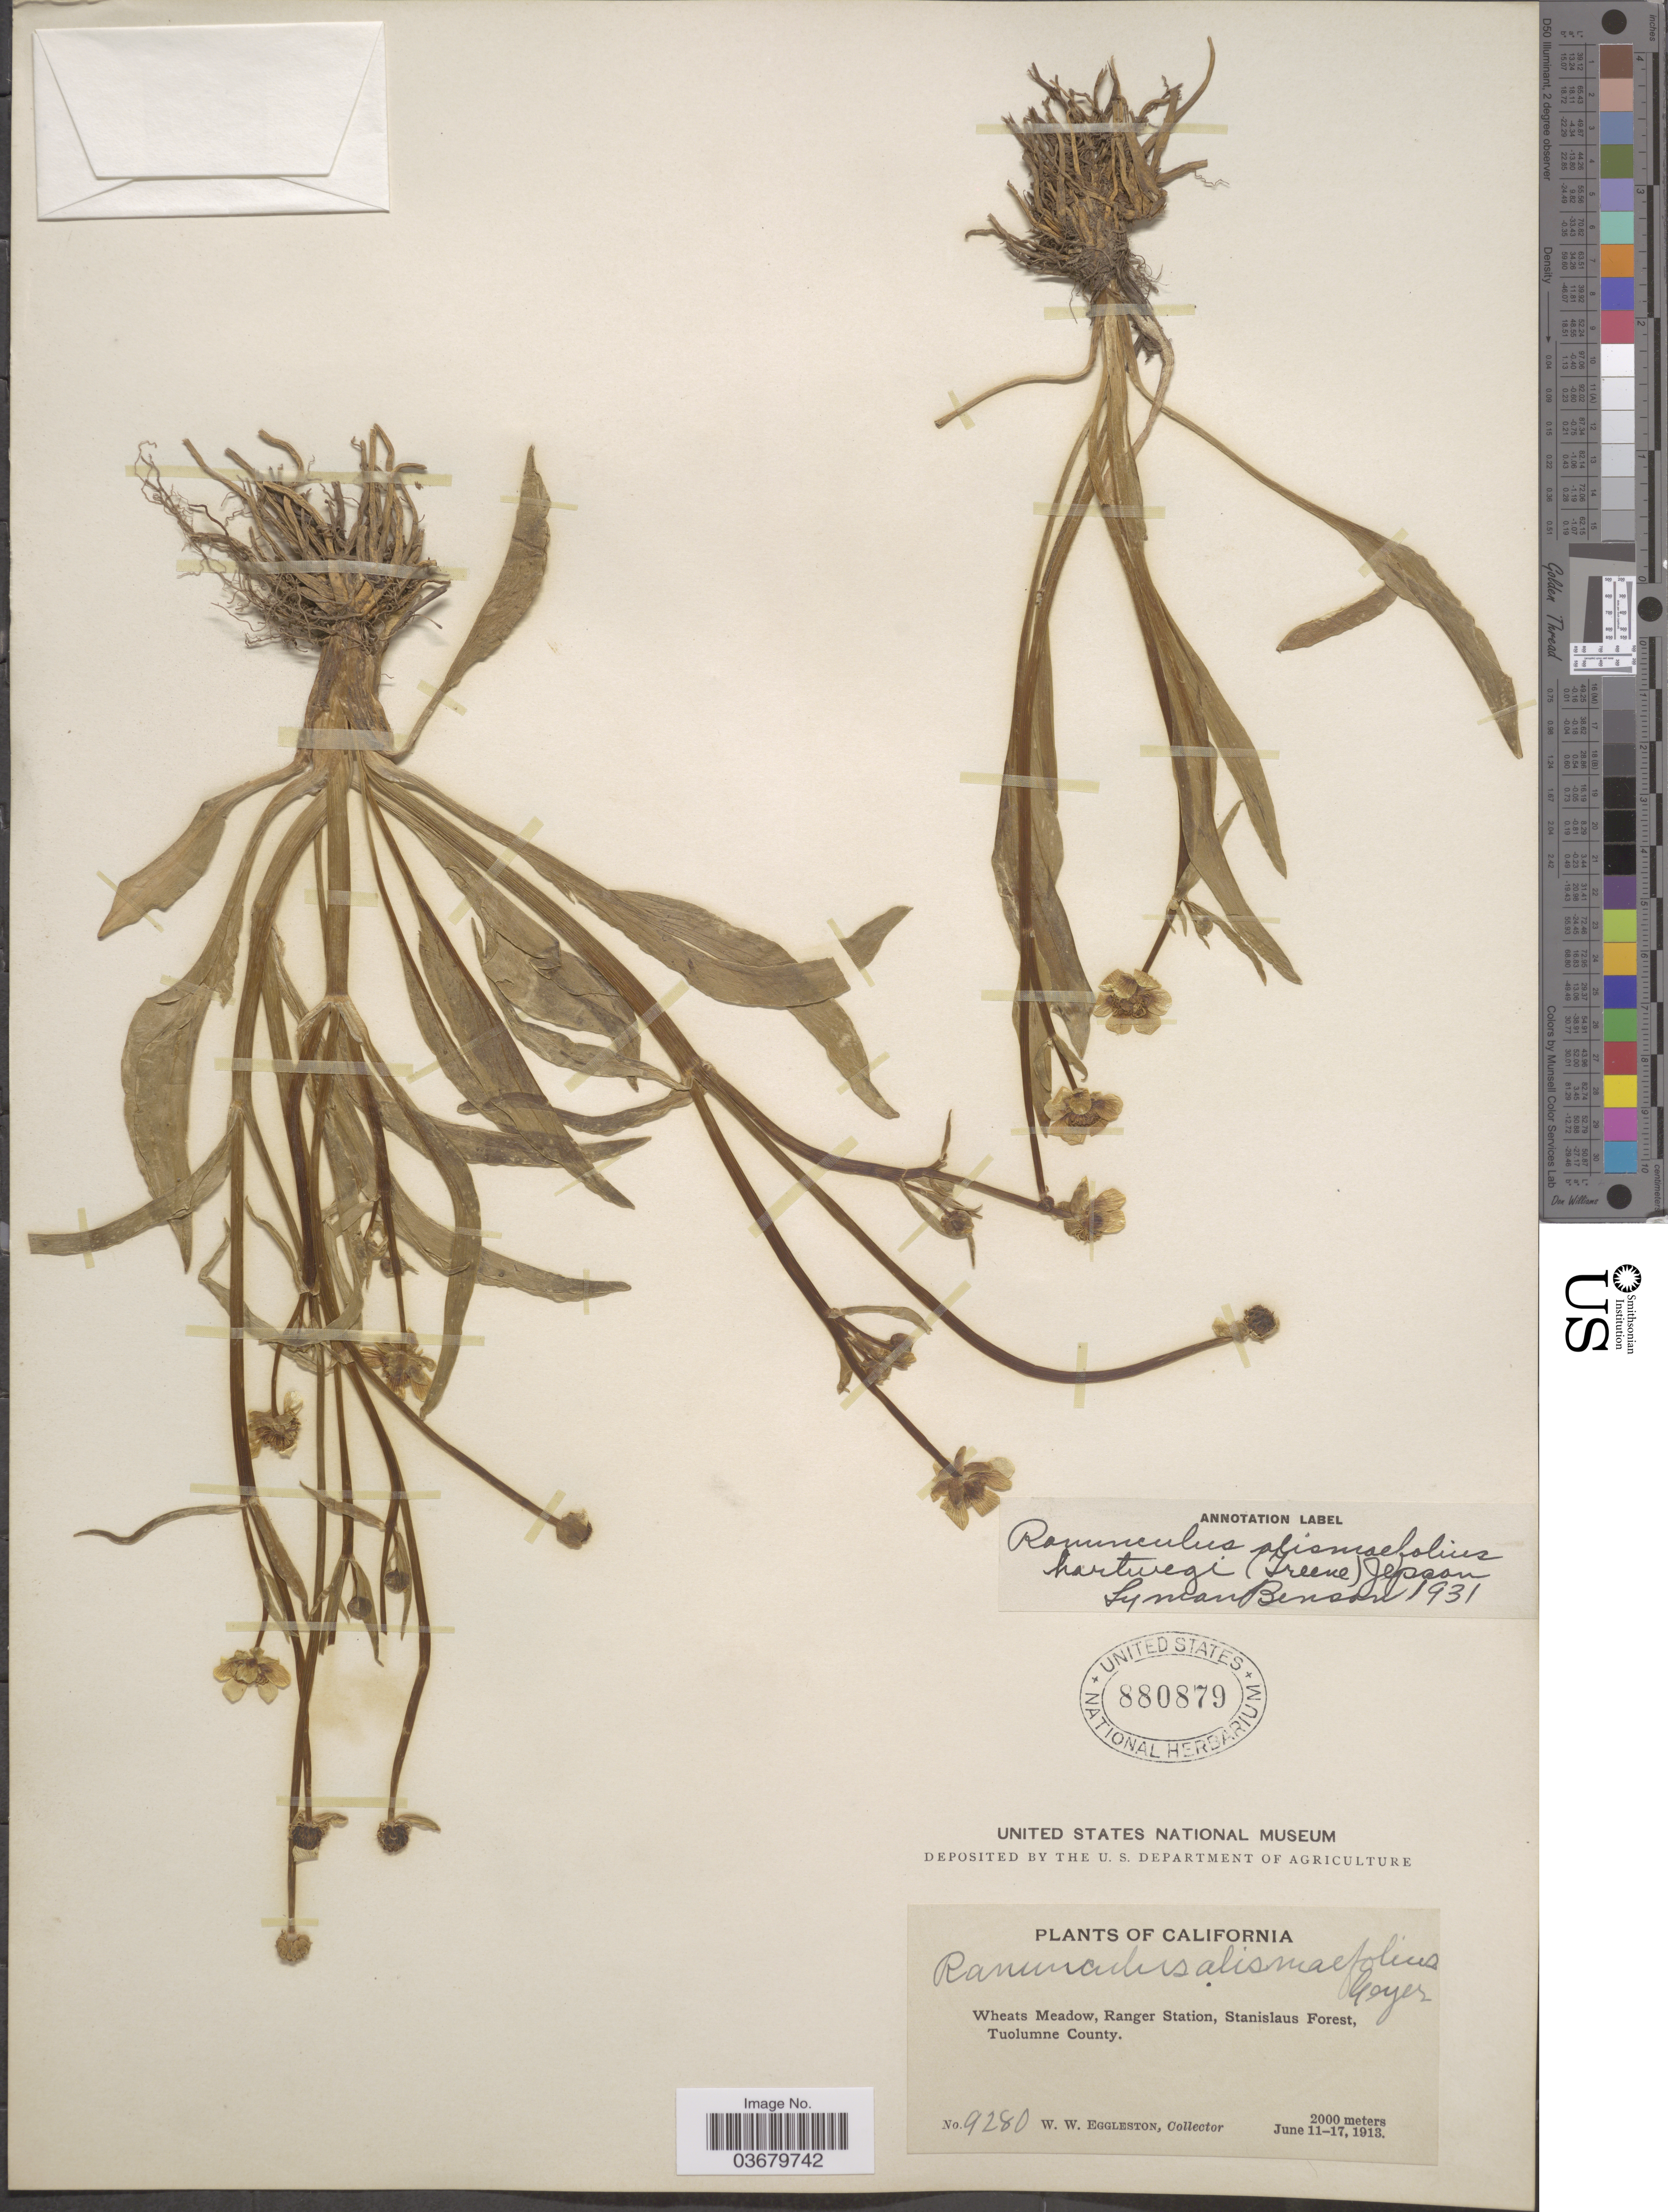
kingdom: Plantae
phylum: Tracheophyta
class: Magnoliopsida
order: Ranunculales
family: Ranunculaceae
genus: Ranunculus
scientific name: Ranunculus alismifolius var. hartwegii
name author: (Greene) Jeps.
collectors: W. W. Eggleston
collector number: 9280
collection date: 1913-06-11/1913-06-17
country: United States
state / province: California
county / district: Tuolumne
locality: Wheats Meadow, Ranger Station, Stanislaus Forest, Tuolumne County.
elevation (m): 2000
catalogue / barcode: US 880879